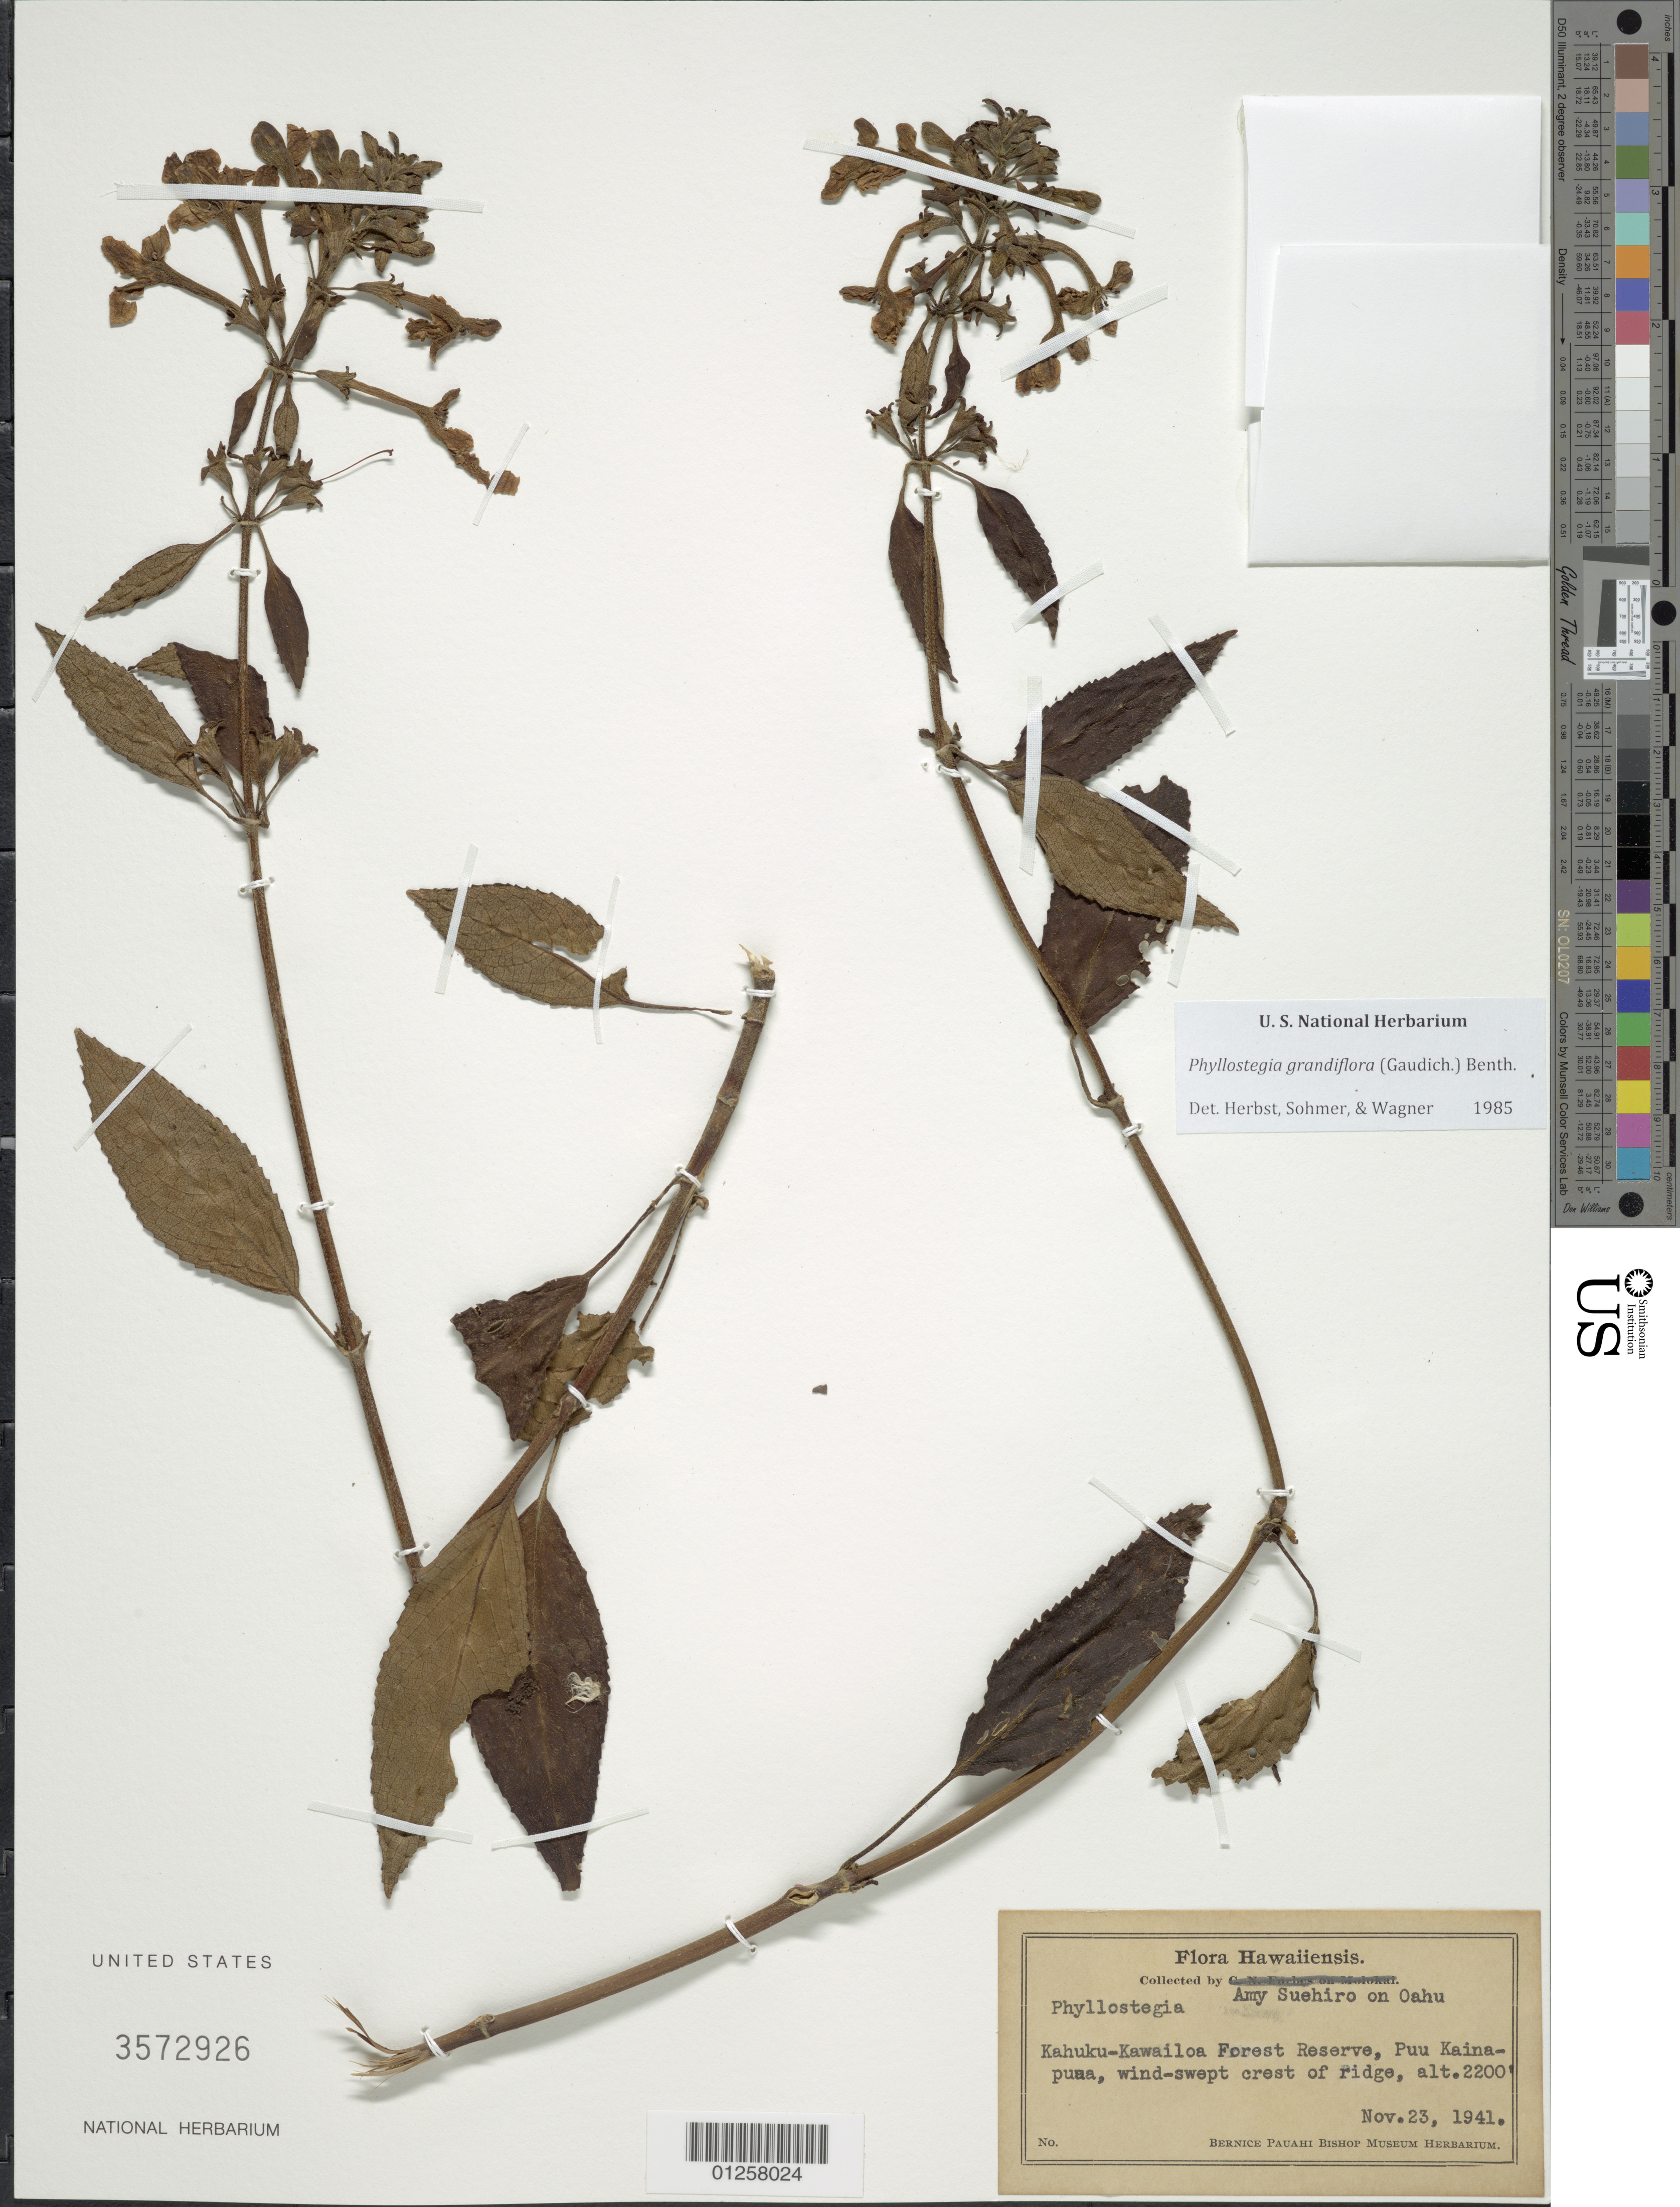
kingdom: Plantae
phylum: Tracheophyta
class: Magnoliopsida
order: Lamiales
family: Lamiaceae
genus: Phyllostegia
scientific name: Phyllostegia grandiflora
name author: (Gaudich.) Benth.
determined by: Herbst, D. R.; Sohmer, S. H.; Wagner, W. L.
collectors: A. Suehiro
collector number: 3482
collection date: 1941-11-23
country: United States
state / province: Hawaii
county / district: Honolulu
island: Oahu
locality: Kahuku-Kawailoa Forest Reserve, Puu Kainapuaa.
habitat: Wind-swept crest of ridge.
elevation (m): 671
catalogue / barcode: US 3572926